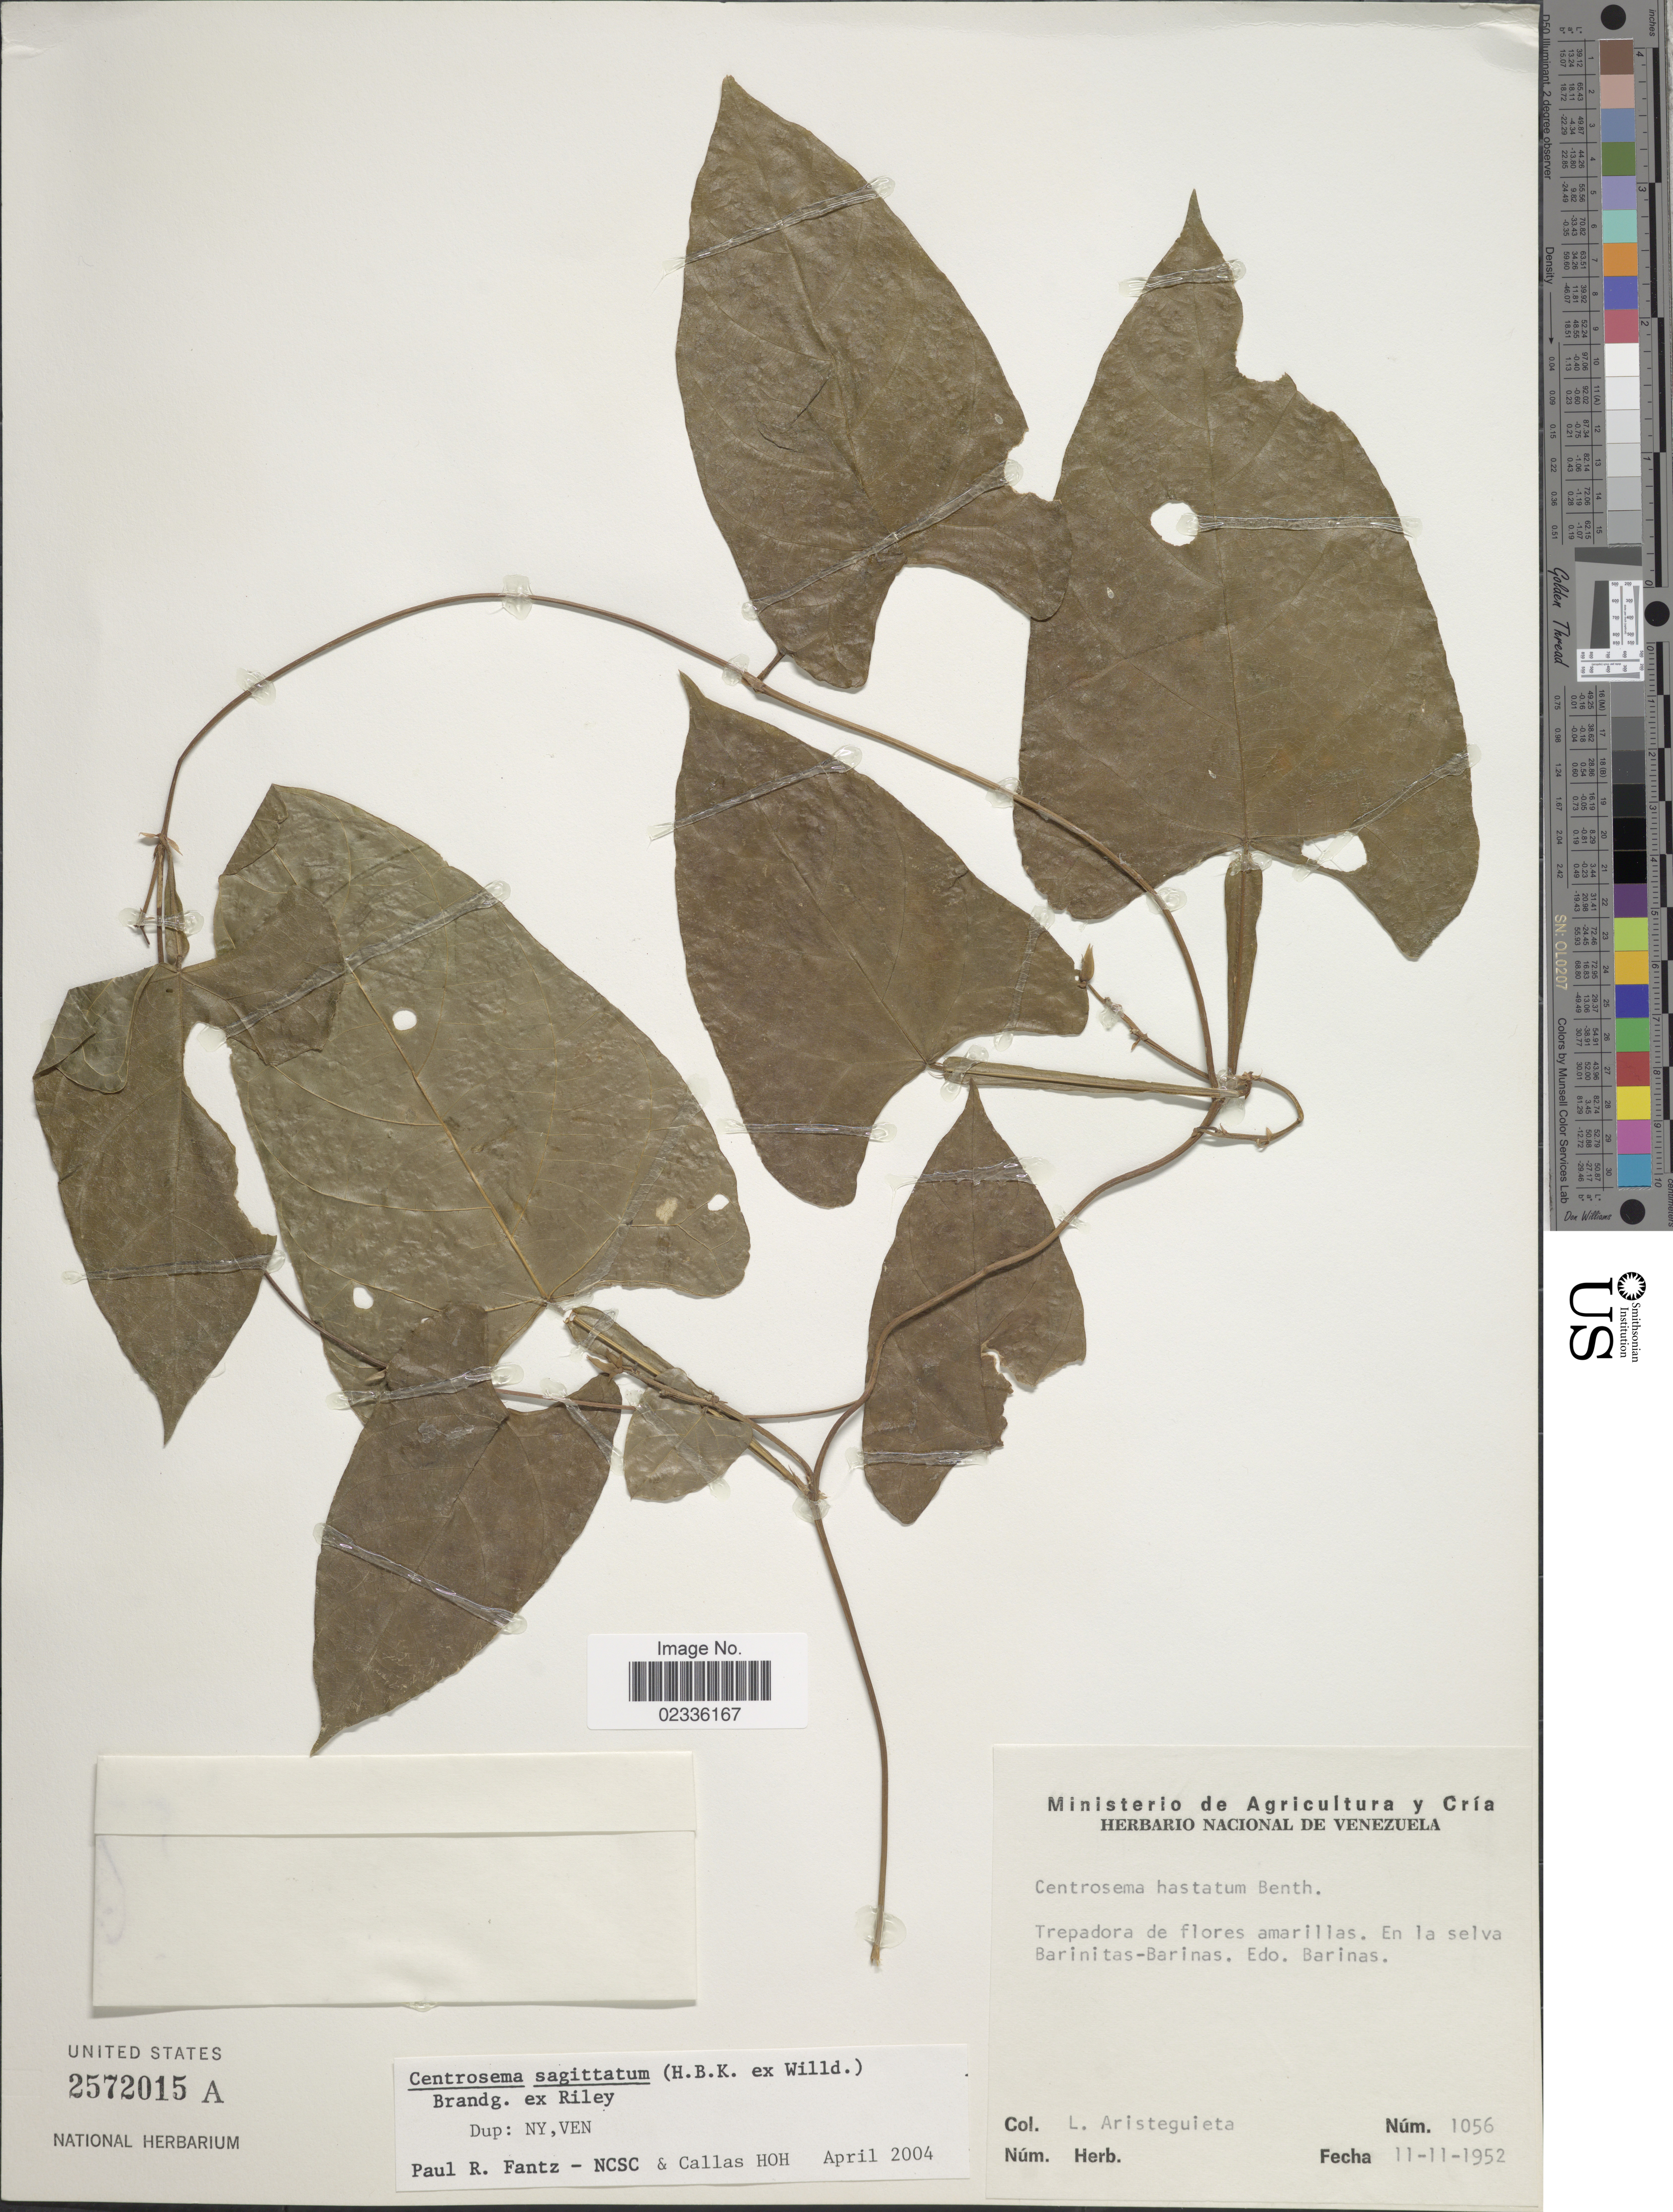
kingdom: Plantae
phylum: Tracheophyta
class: Magnoliopsida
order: Fabales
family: Fabaceae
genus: Centrosema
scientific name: Centrosema sagittata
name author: (Kunth) Rose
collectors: L. Aristeguieta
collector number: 1056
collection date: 1952-11-11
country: Venezuela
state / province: Barinas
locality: Trepadora de flores amarillas. En la selva Barinitas - Barinas. Edo. Barinas.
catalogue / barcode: US 2572015A